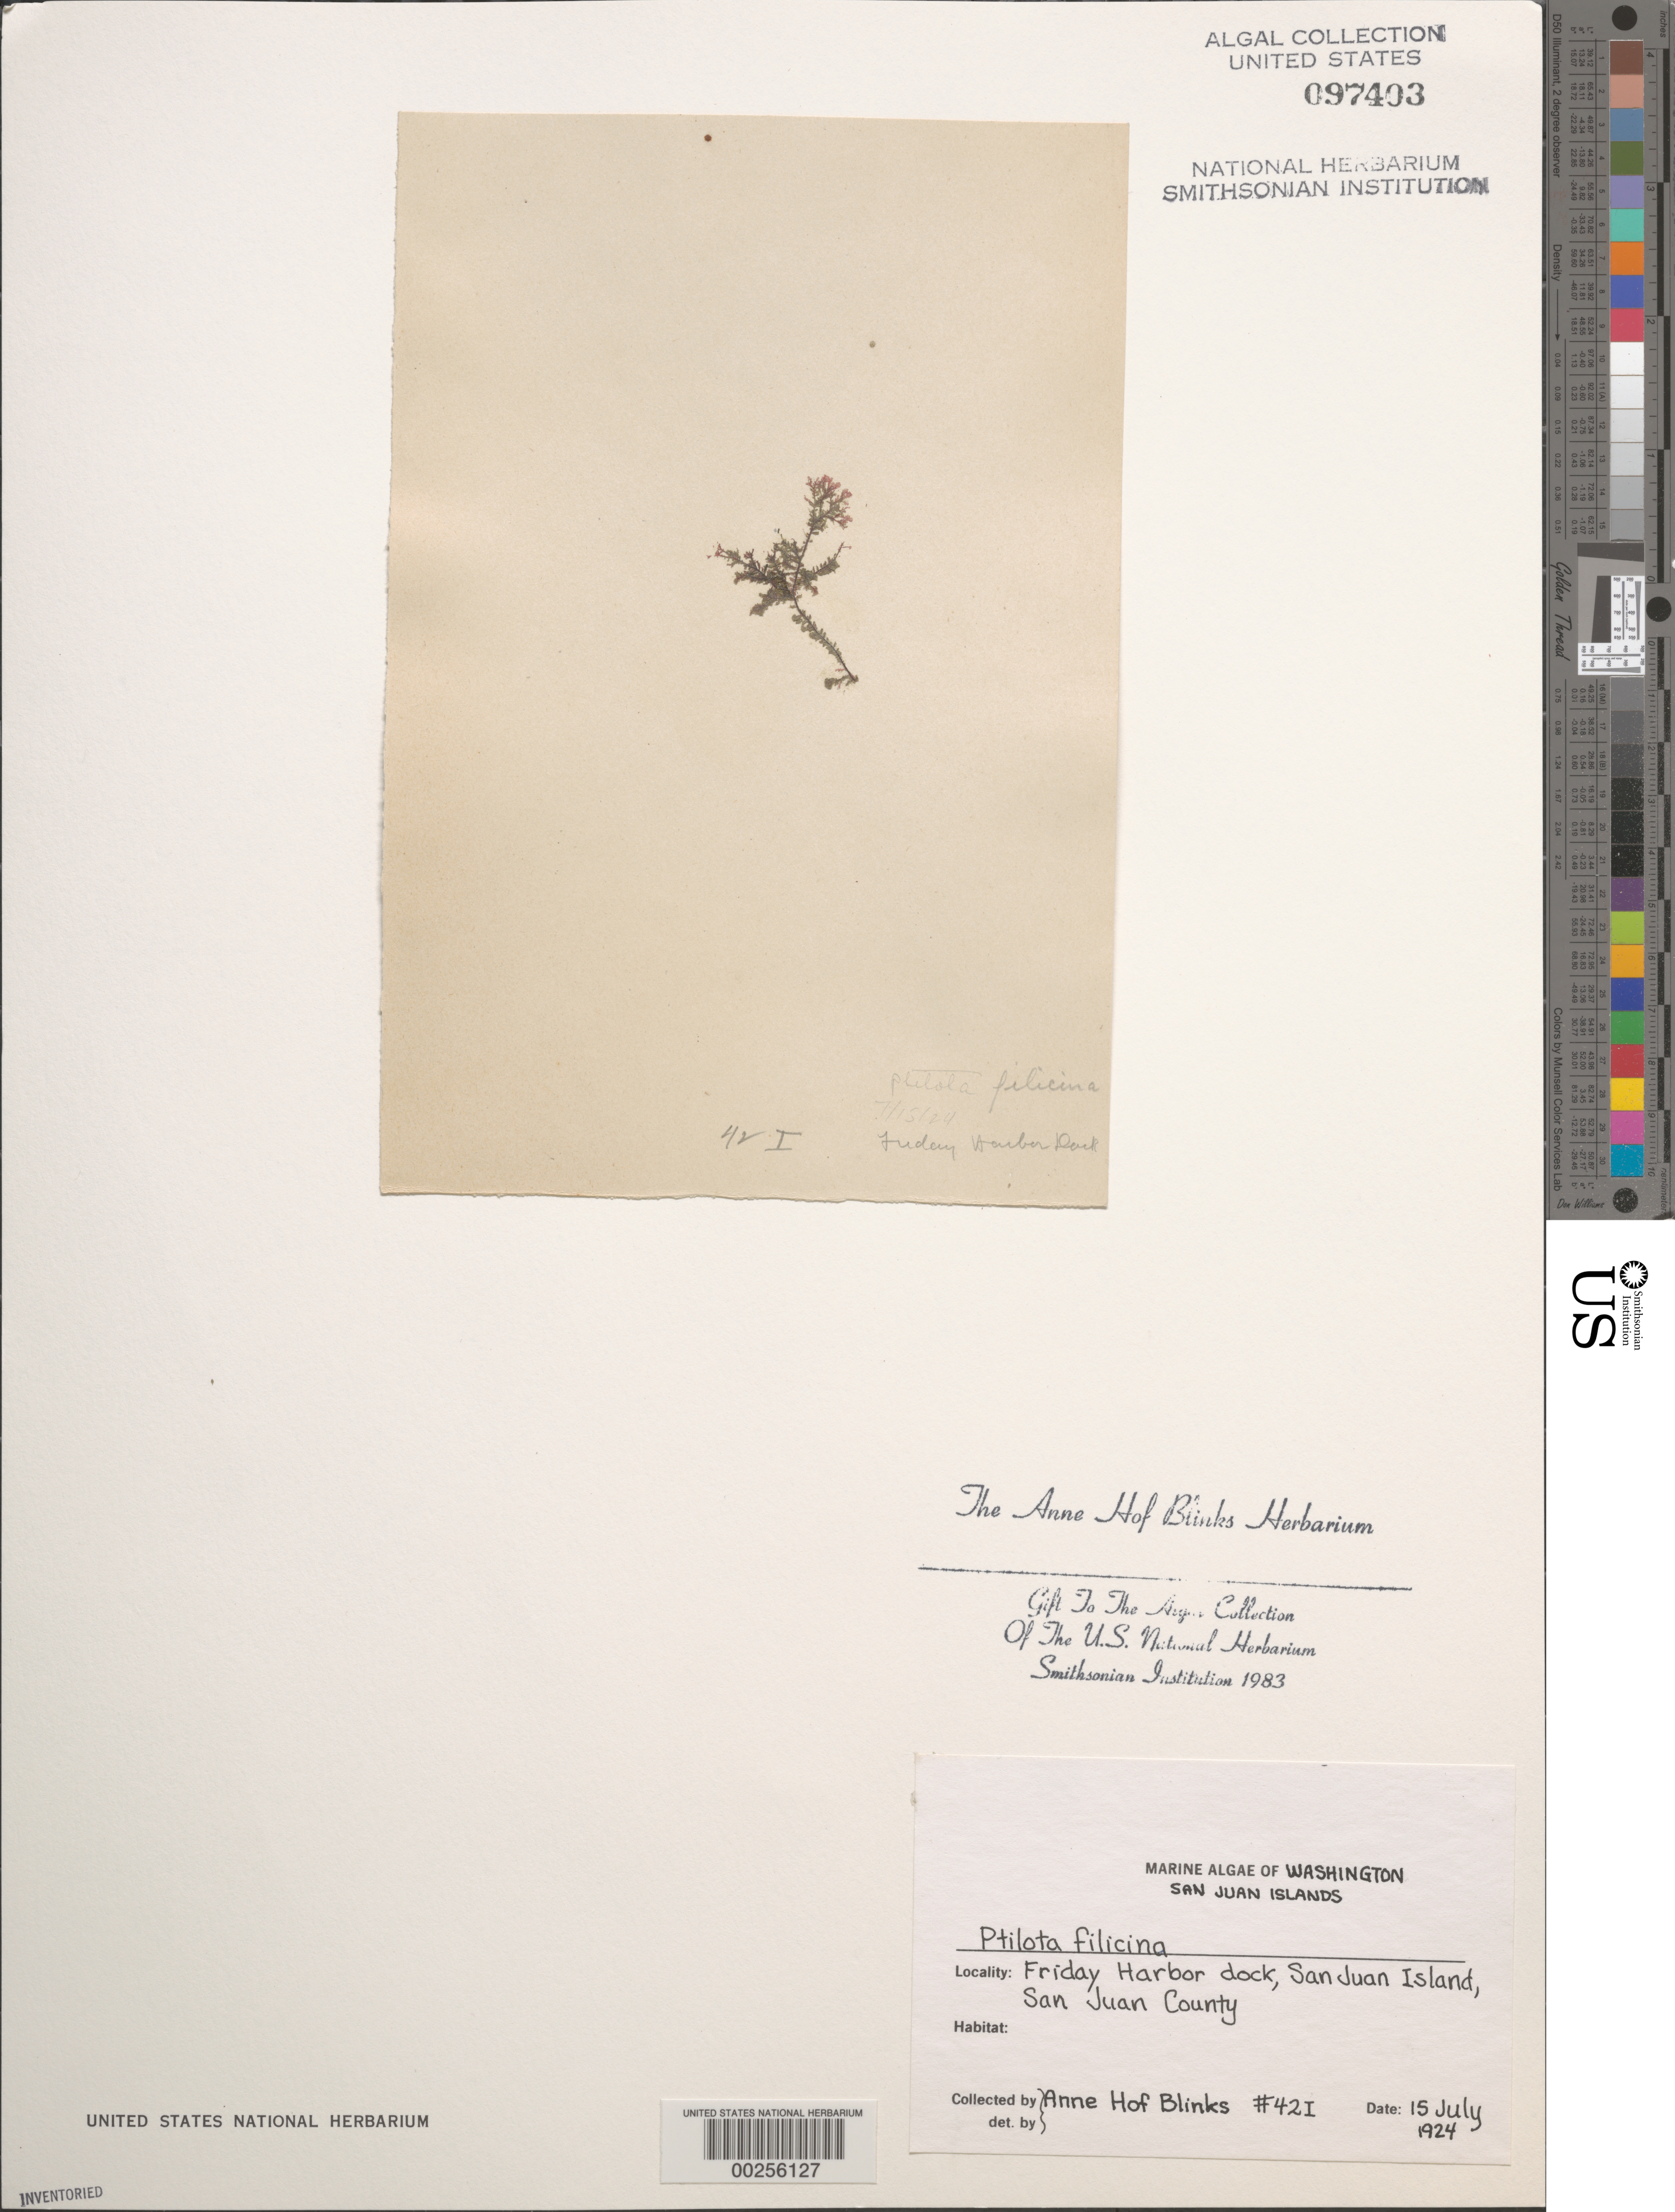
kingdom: Plantae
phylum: Rhodophyta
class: Florideophyceae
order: Ceramiales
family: Wrangeliaceae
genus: Ptilota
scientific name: Ptilota filicina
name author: J. Agardh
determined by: Blinks, Anne Hof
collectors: A. Blinks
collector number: AHB 42i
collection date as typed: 15 Jul 1924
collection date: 1924-07-15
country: United States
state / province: Washington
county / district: San Juan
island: San Juan Island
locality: Friday Harbor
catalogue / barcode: US 97403